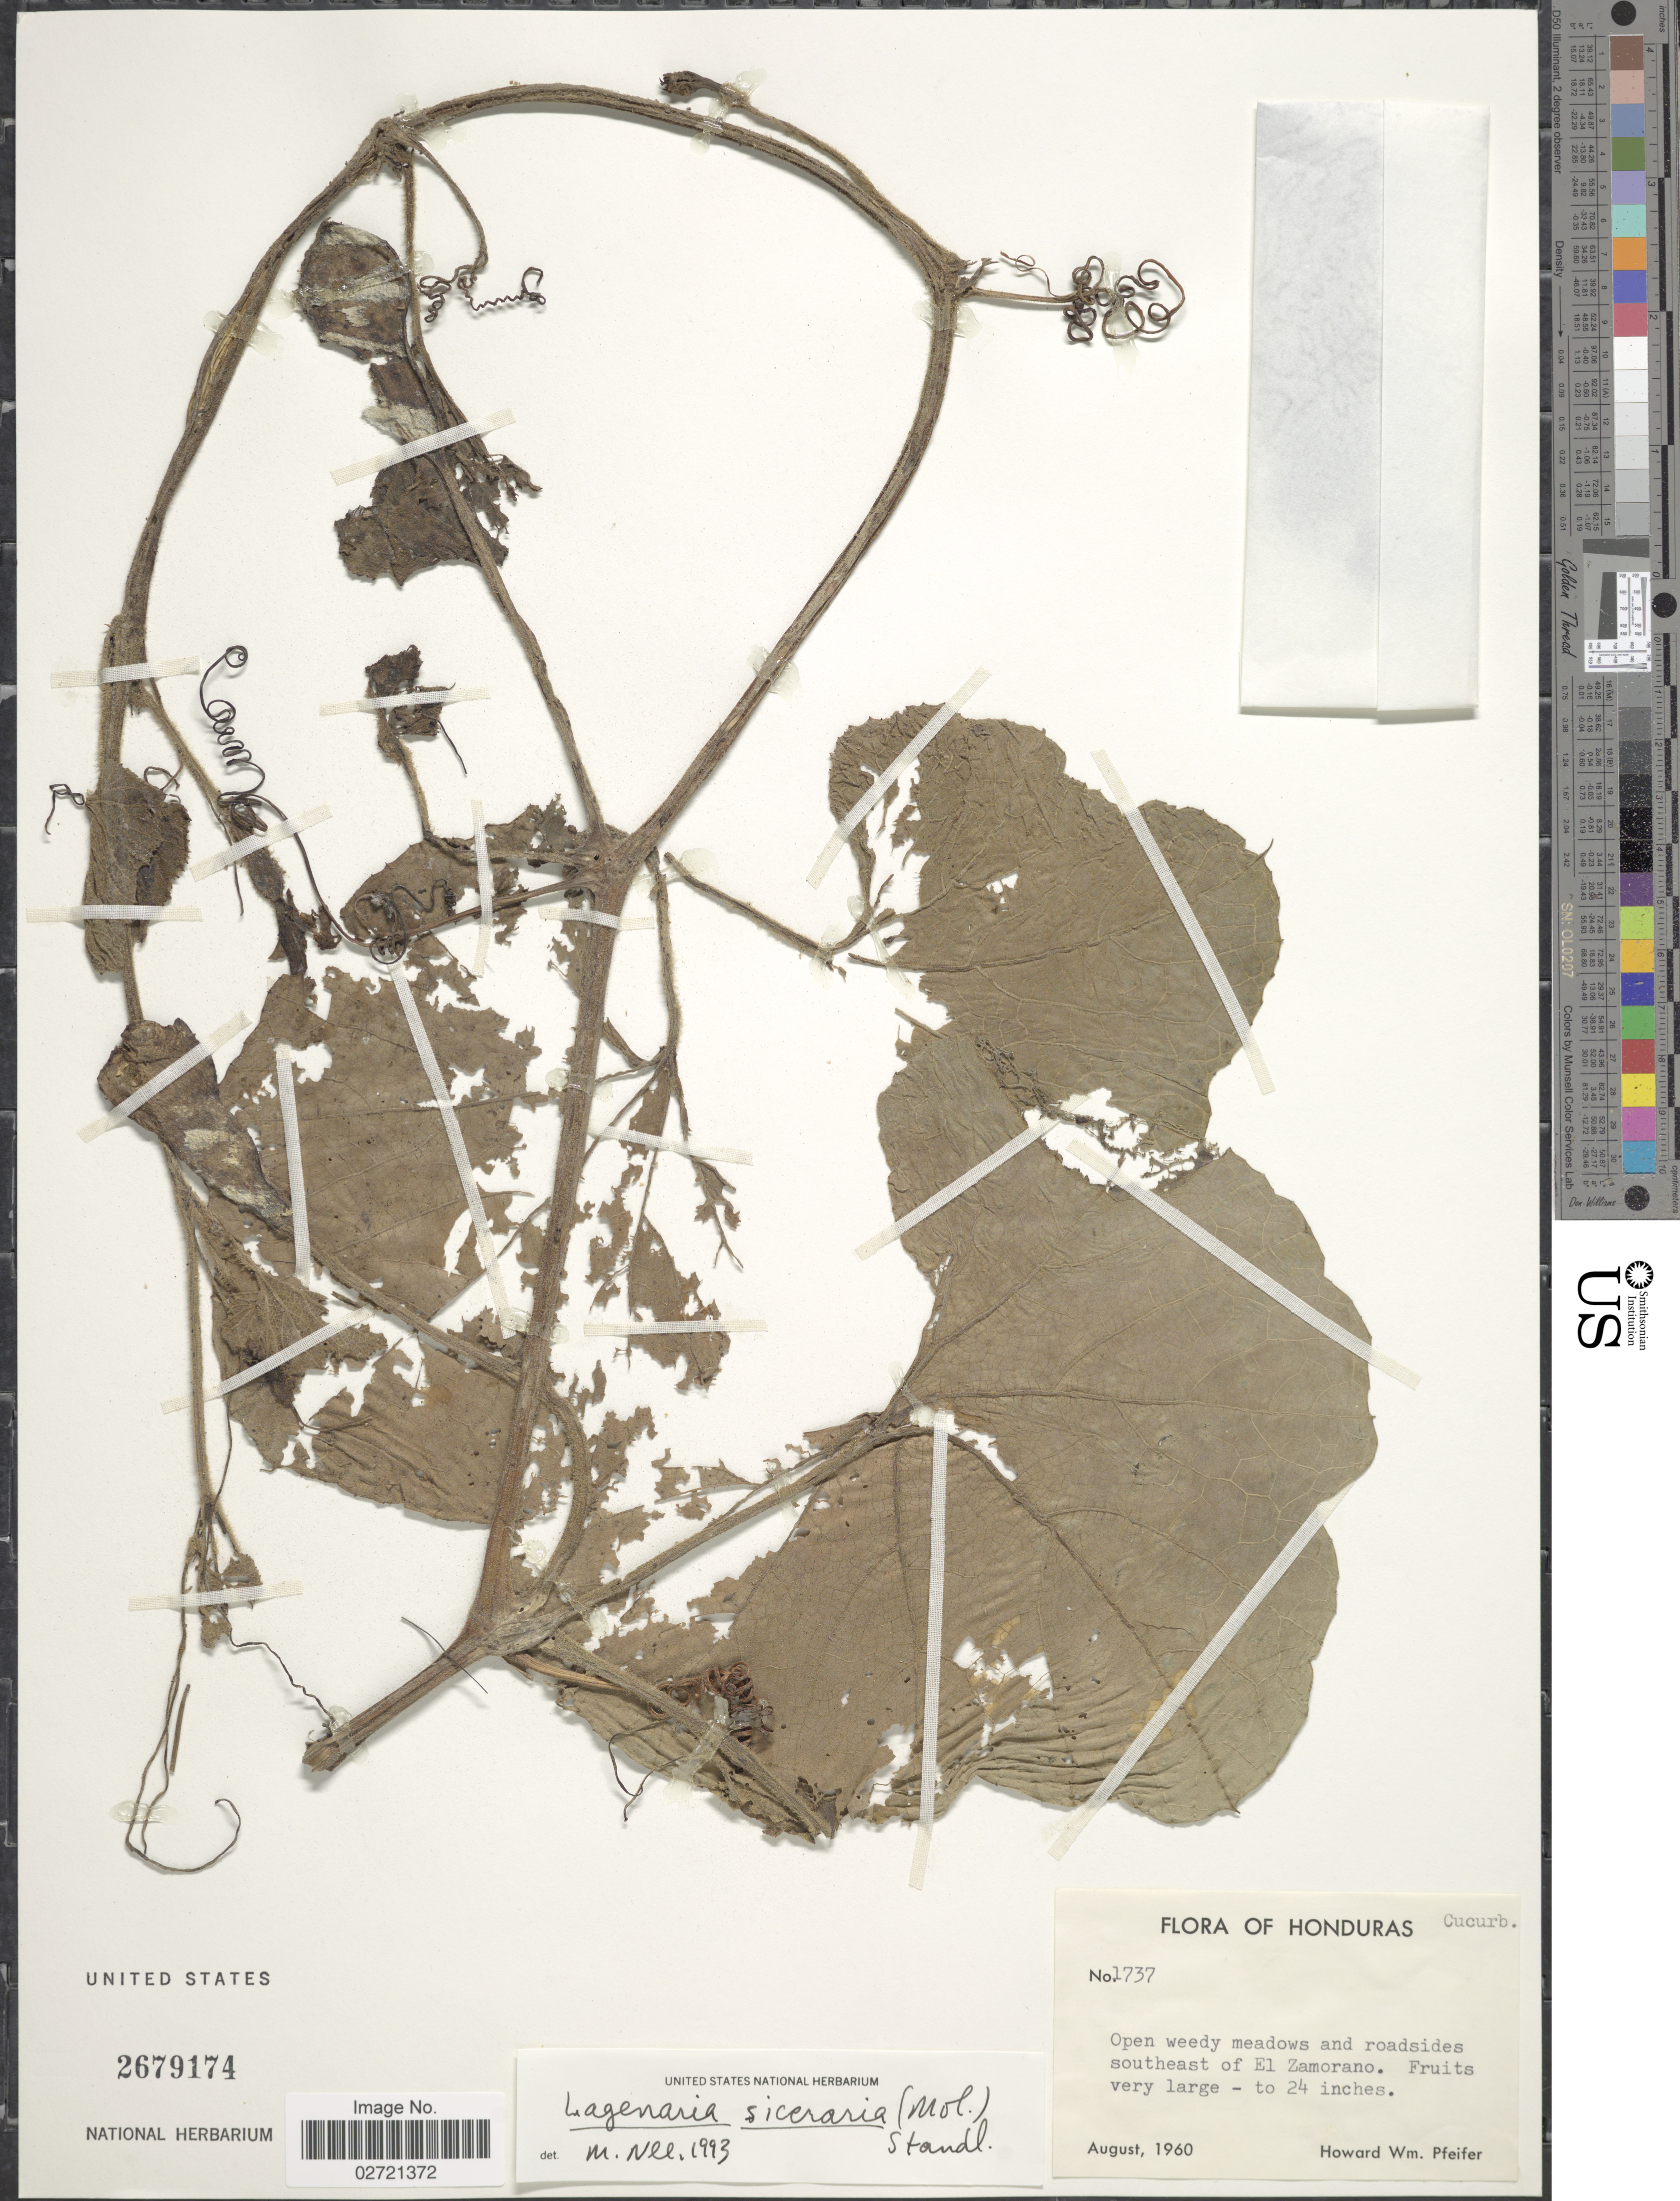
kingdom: Plantae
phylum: Tracheophyta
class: Magnoliopsida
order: Cucurbitales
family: Cucurbitaceae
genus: Lagenaria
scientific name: Lagenaria siceraria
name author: (Molina) Standl.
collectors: H. W. Pfeifer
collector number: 1737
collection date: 1960-08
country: Honduras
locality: Open weedy meadows and roadsides southeast of El Zamorano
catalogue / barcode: US 2679174